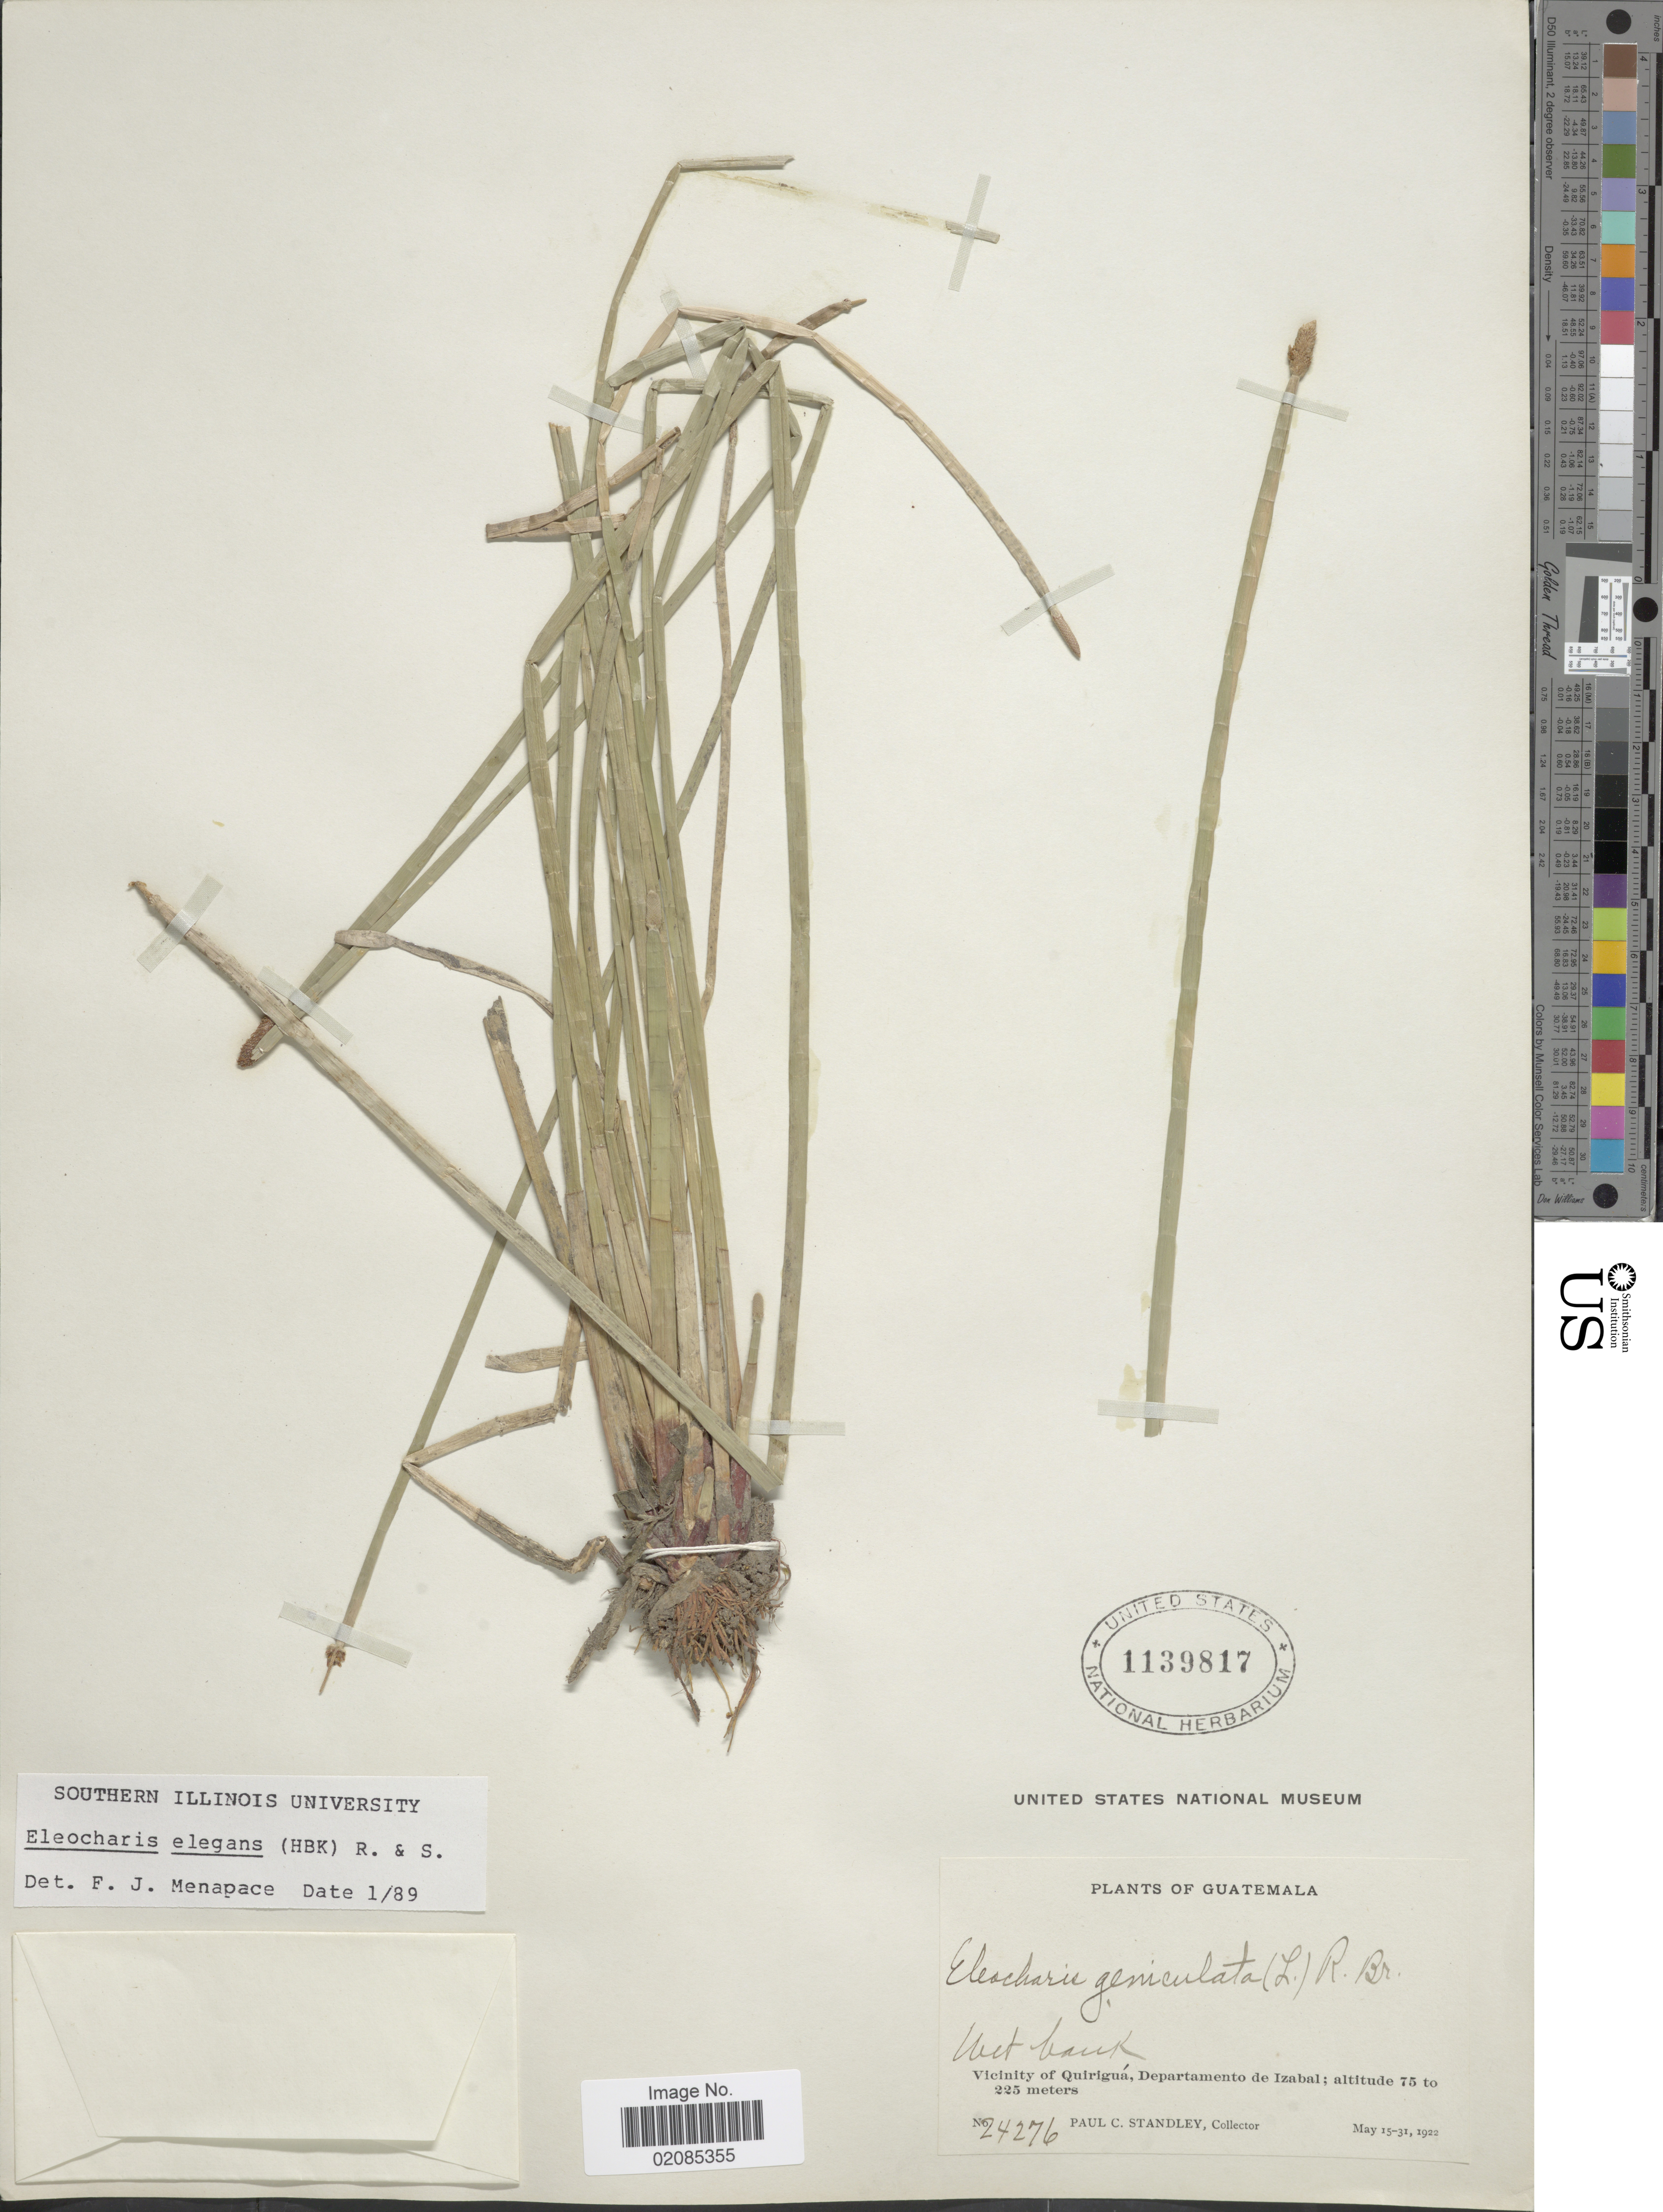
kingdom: Plantae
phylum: Tracheophyta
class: Liliopsida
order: Poales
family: Cyperaceae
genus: Eleocharis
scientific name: Eleocharis elegans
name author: (Kunth) Roem. & Schult.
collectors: P. C. Standley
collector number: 24276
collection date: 1922-05-15/1922-05-31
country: Guatemala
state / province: Izabal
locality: Vicinity of Quirigua, Departamento de Izabal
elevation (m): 75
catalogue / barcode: US 1139817